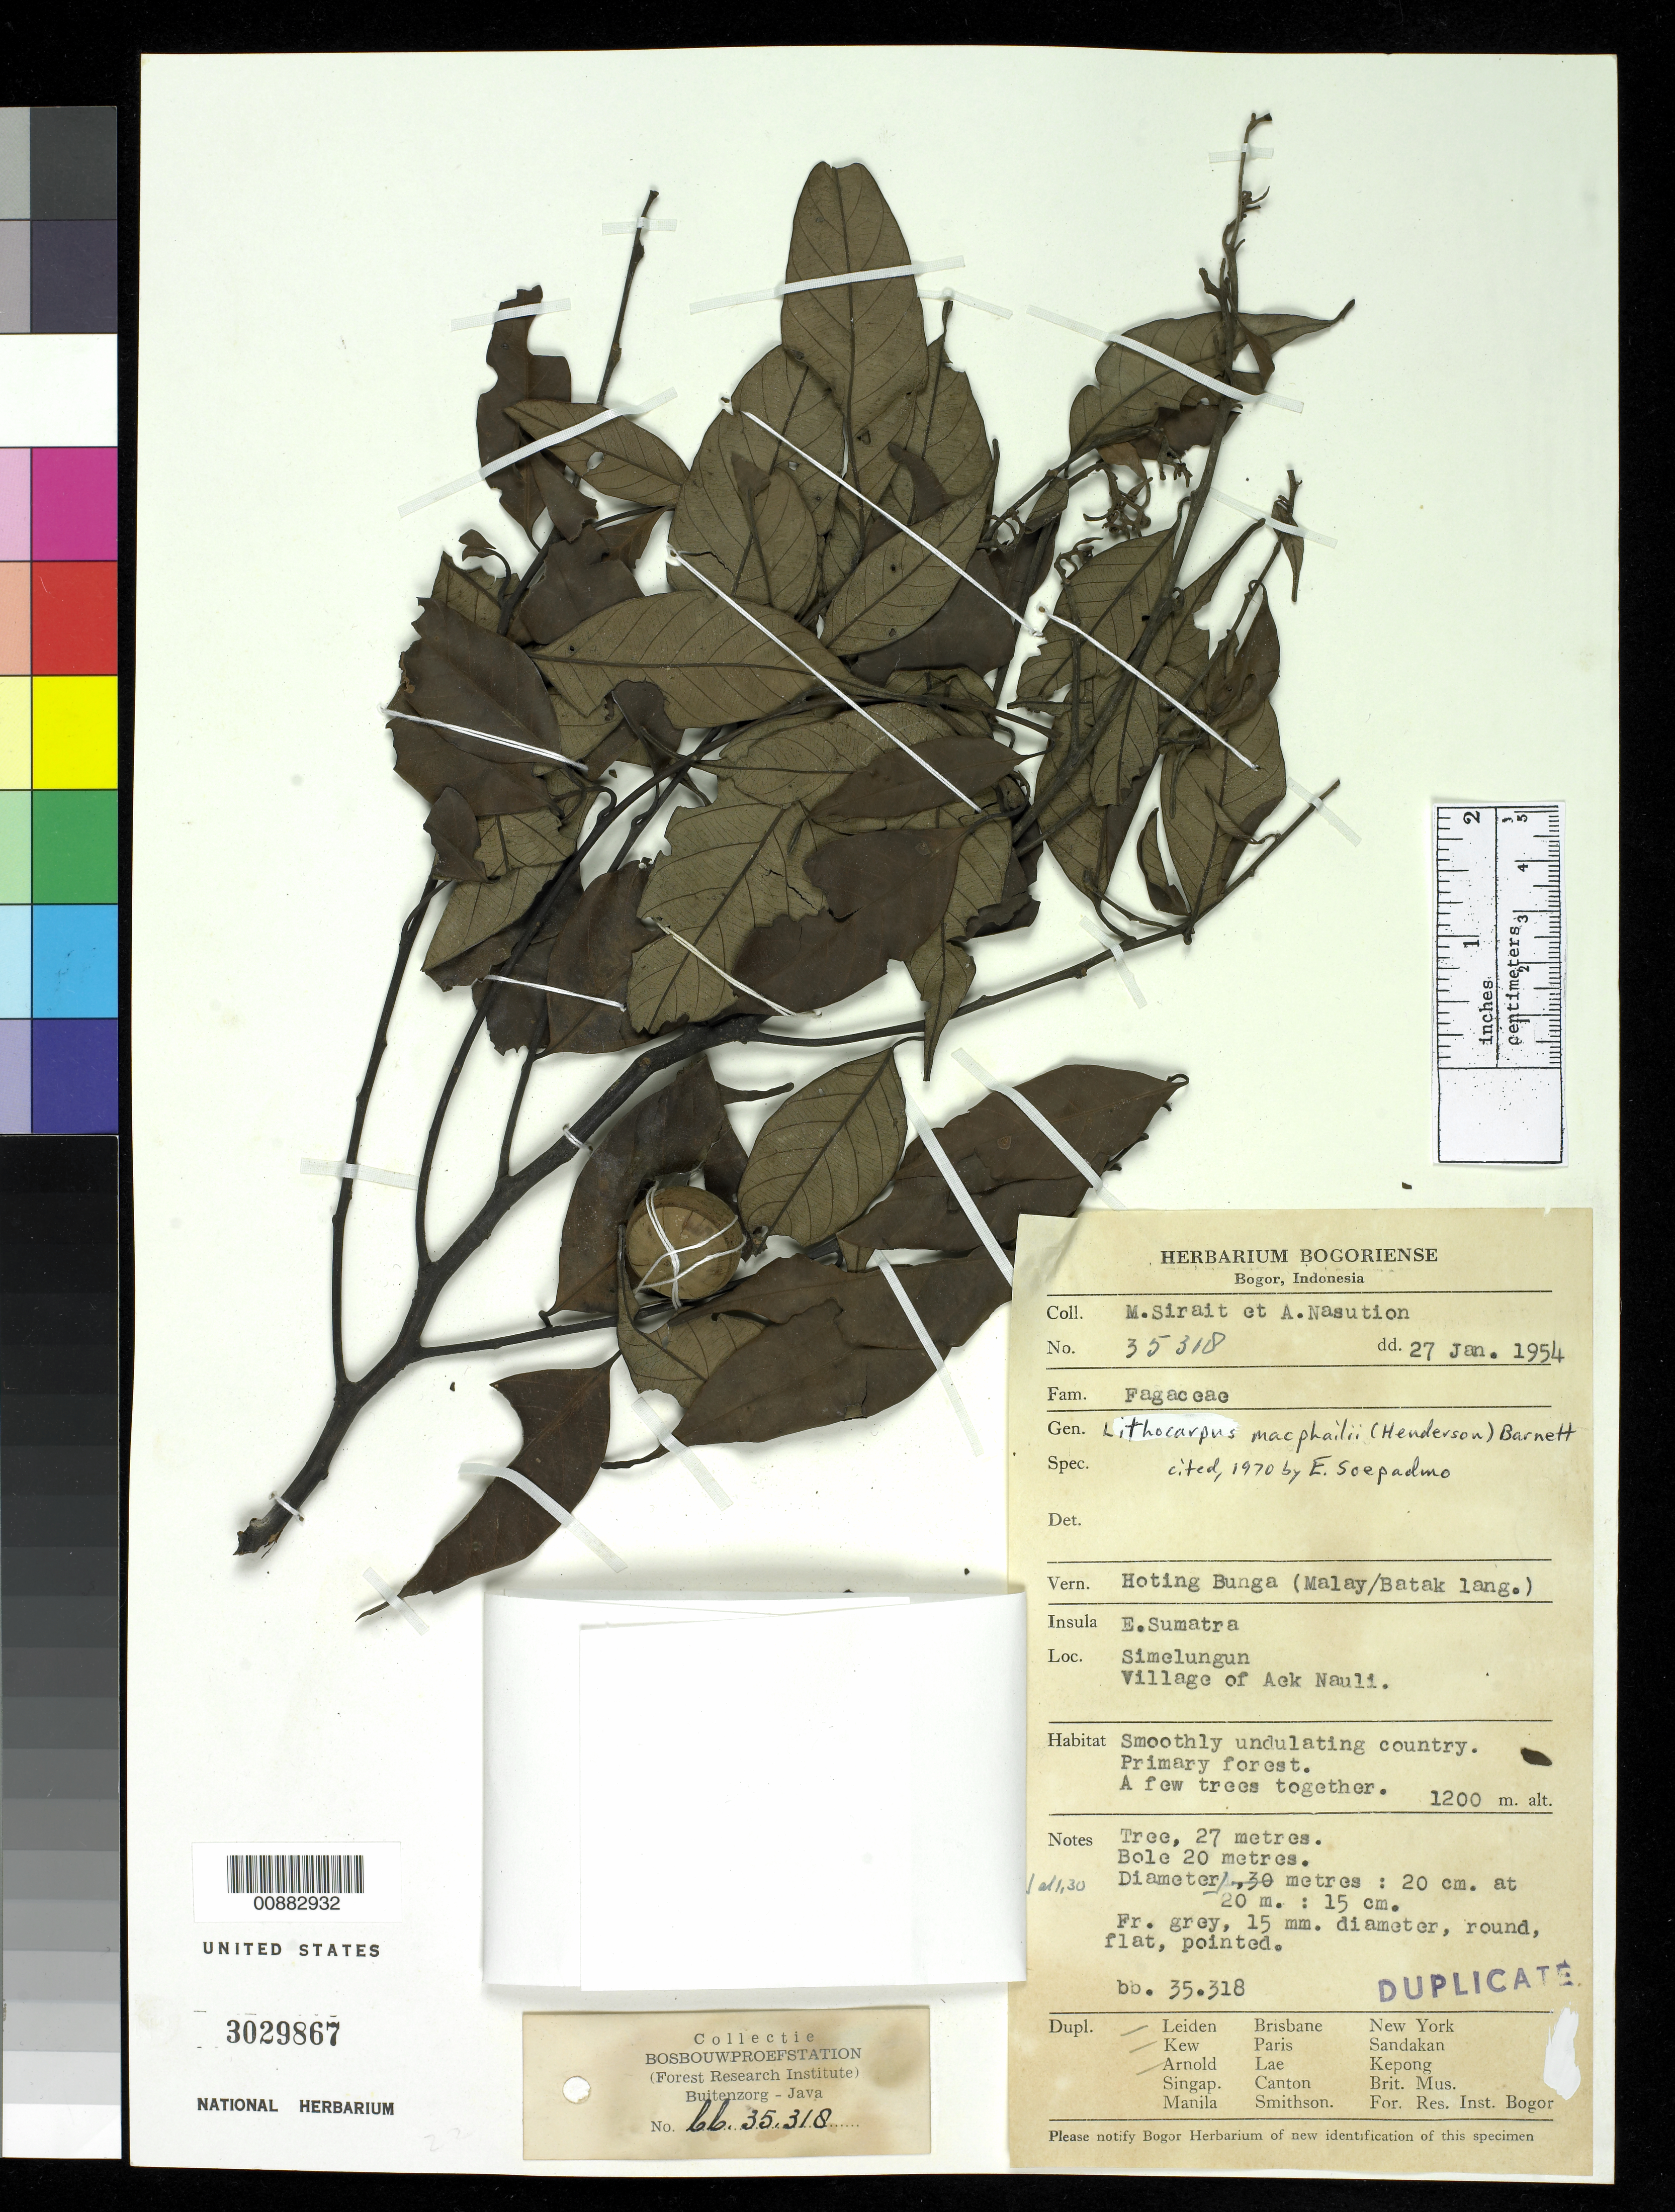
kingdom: Plantae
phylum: Tracheophyta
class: Magnoliopsida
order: Fagales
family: Fagaceae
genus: Lithocarpus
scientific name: Lithocarpus macphailii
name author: (M.R. Hend.) Barnett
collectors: M. Sirait & A. Nasution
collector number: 35318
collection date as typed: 27 Jan 1954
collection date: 1954-01-27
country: Indonesia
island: Sumatra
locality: Simelungun, Village of Aek Nauli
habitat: Smoothly undulating country. Primary forest. A few trees together.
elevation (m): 1200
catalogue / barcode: US 3029867